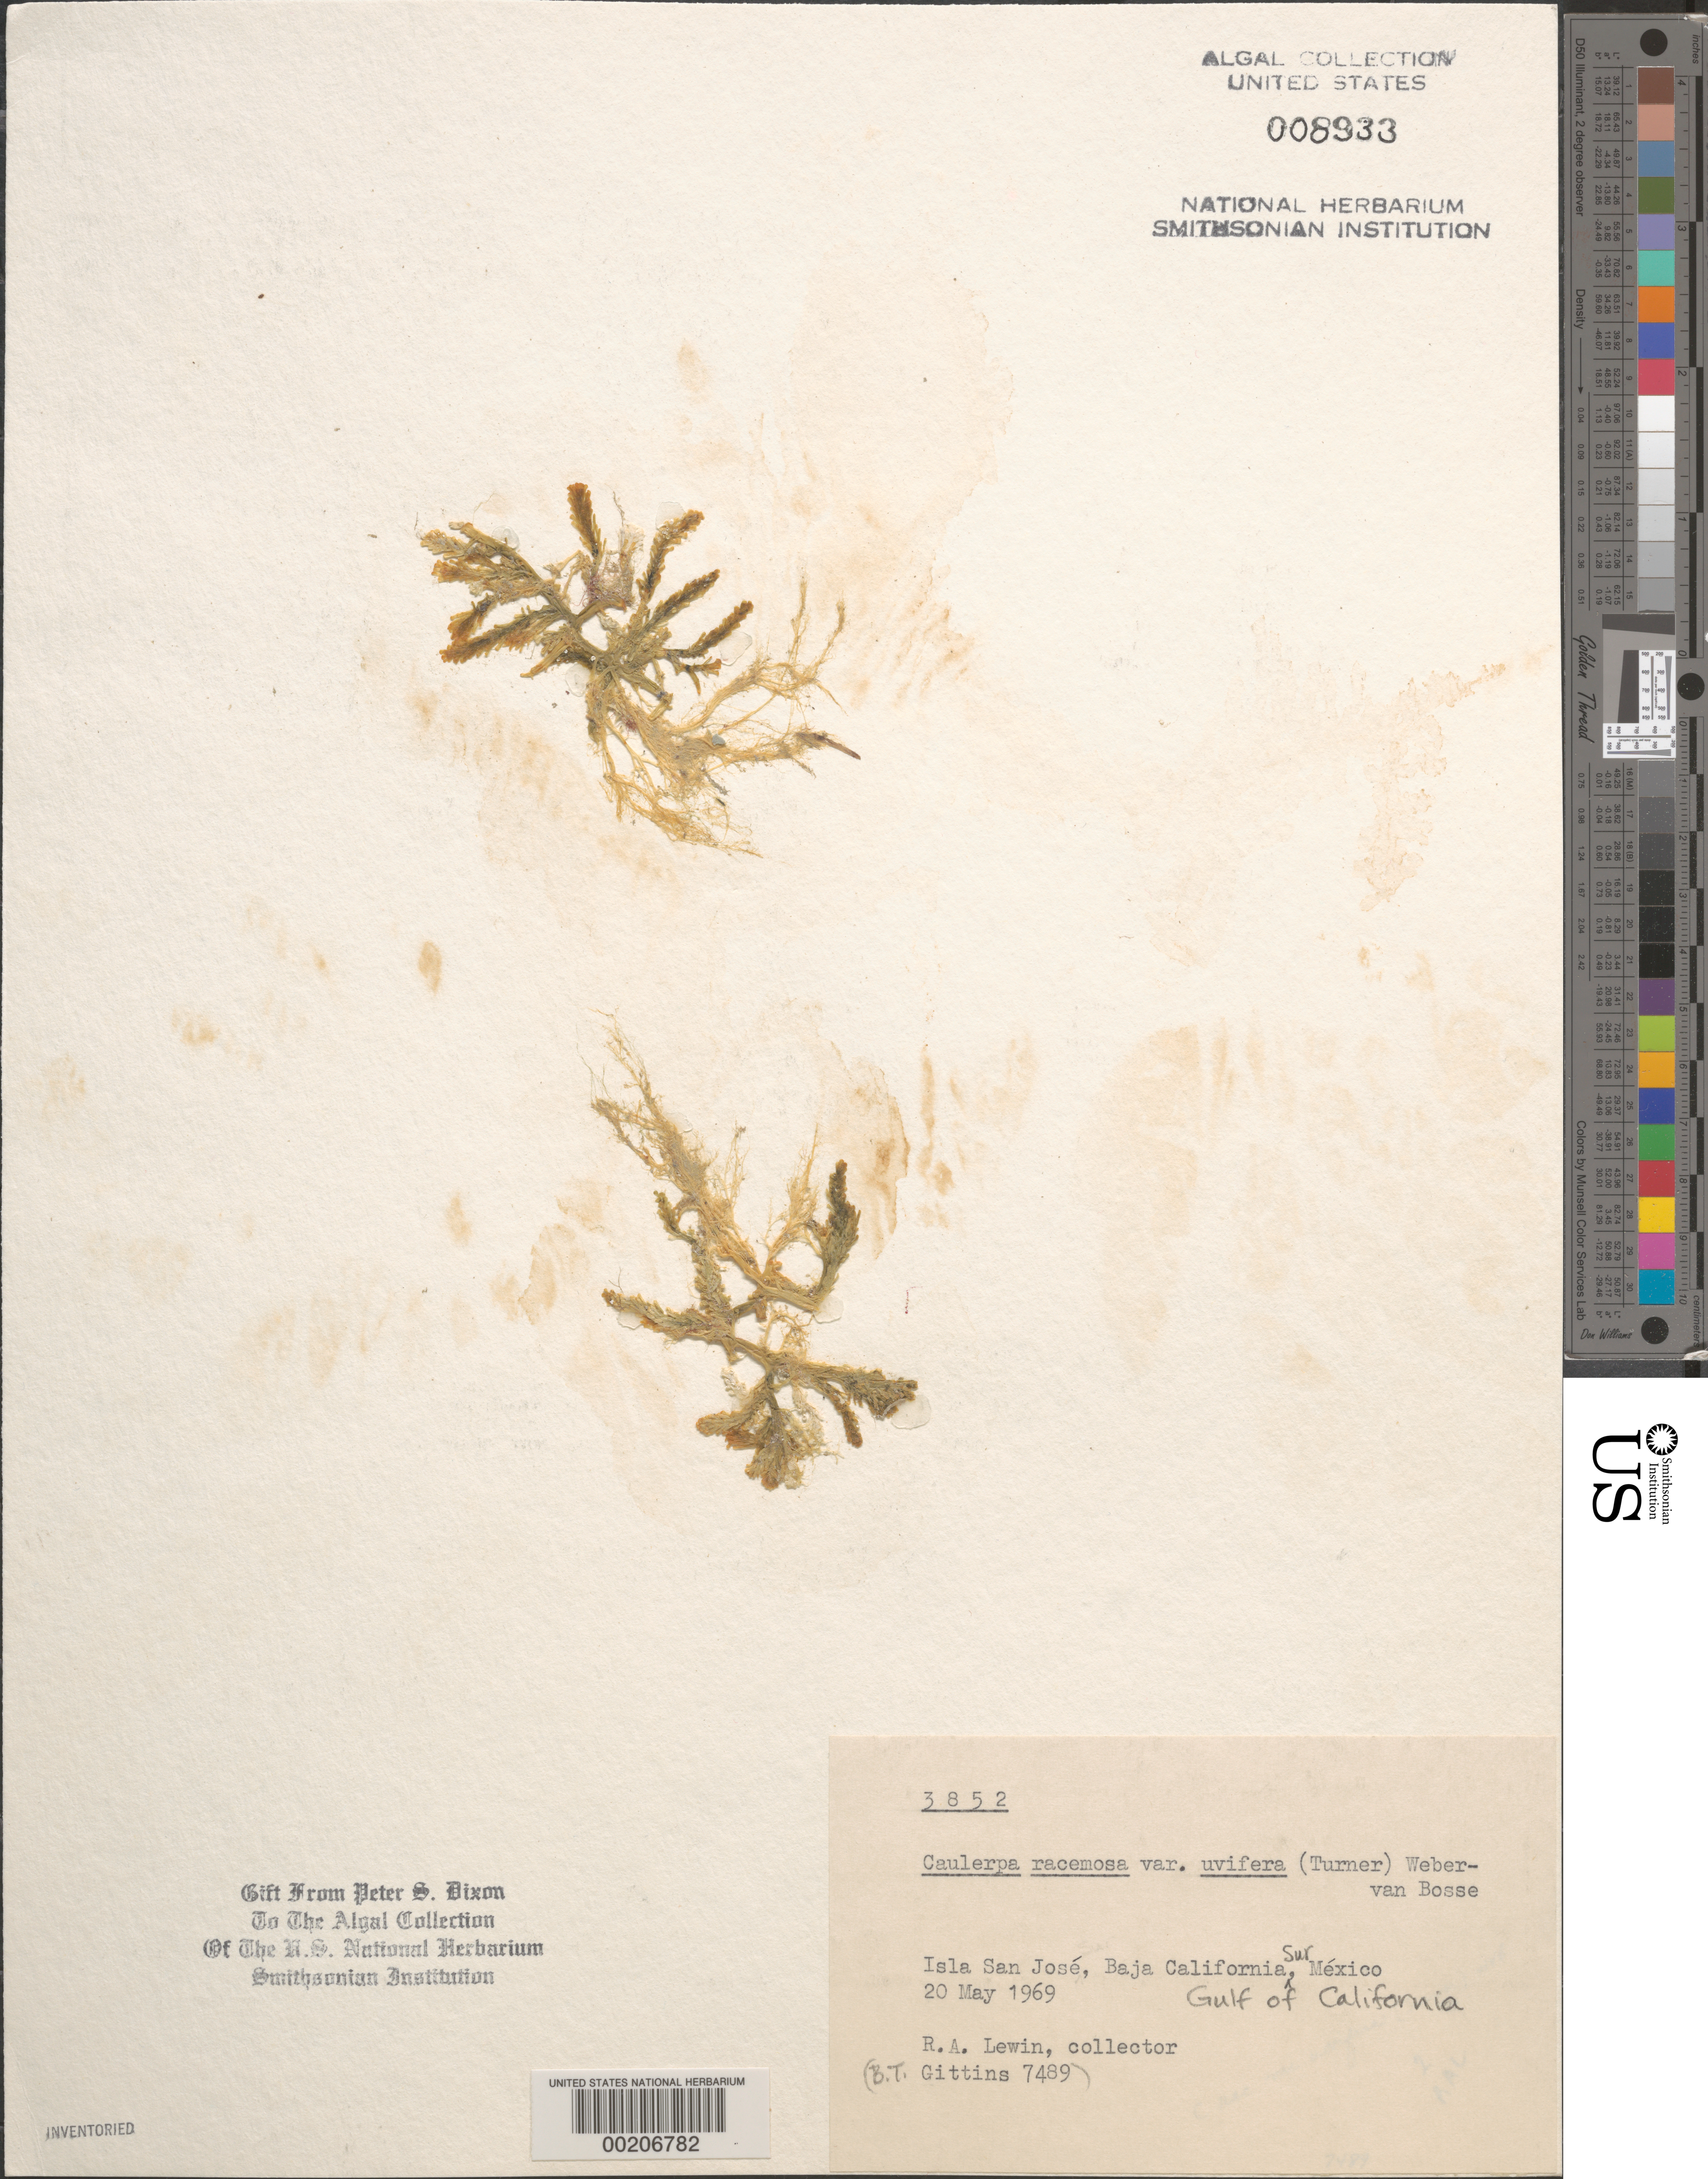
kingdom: Plantae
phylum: Chlorophyta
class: Ulvophyceae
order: Bryopsidales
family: Caulerpaceae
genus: Caulerpa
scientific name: Caulerpa racemosa var. uvifera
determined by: Dixon, P. S.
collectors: R. Lewin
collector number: BTG 7489 & PSD 3852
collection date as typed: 20 May 1969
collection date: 1969-05-20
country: Mexico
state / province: Baja California Sur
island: Isla San Jose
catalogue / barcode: US 8933